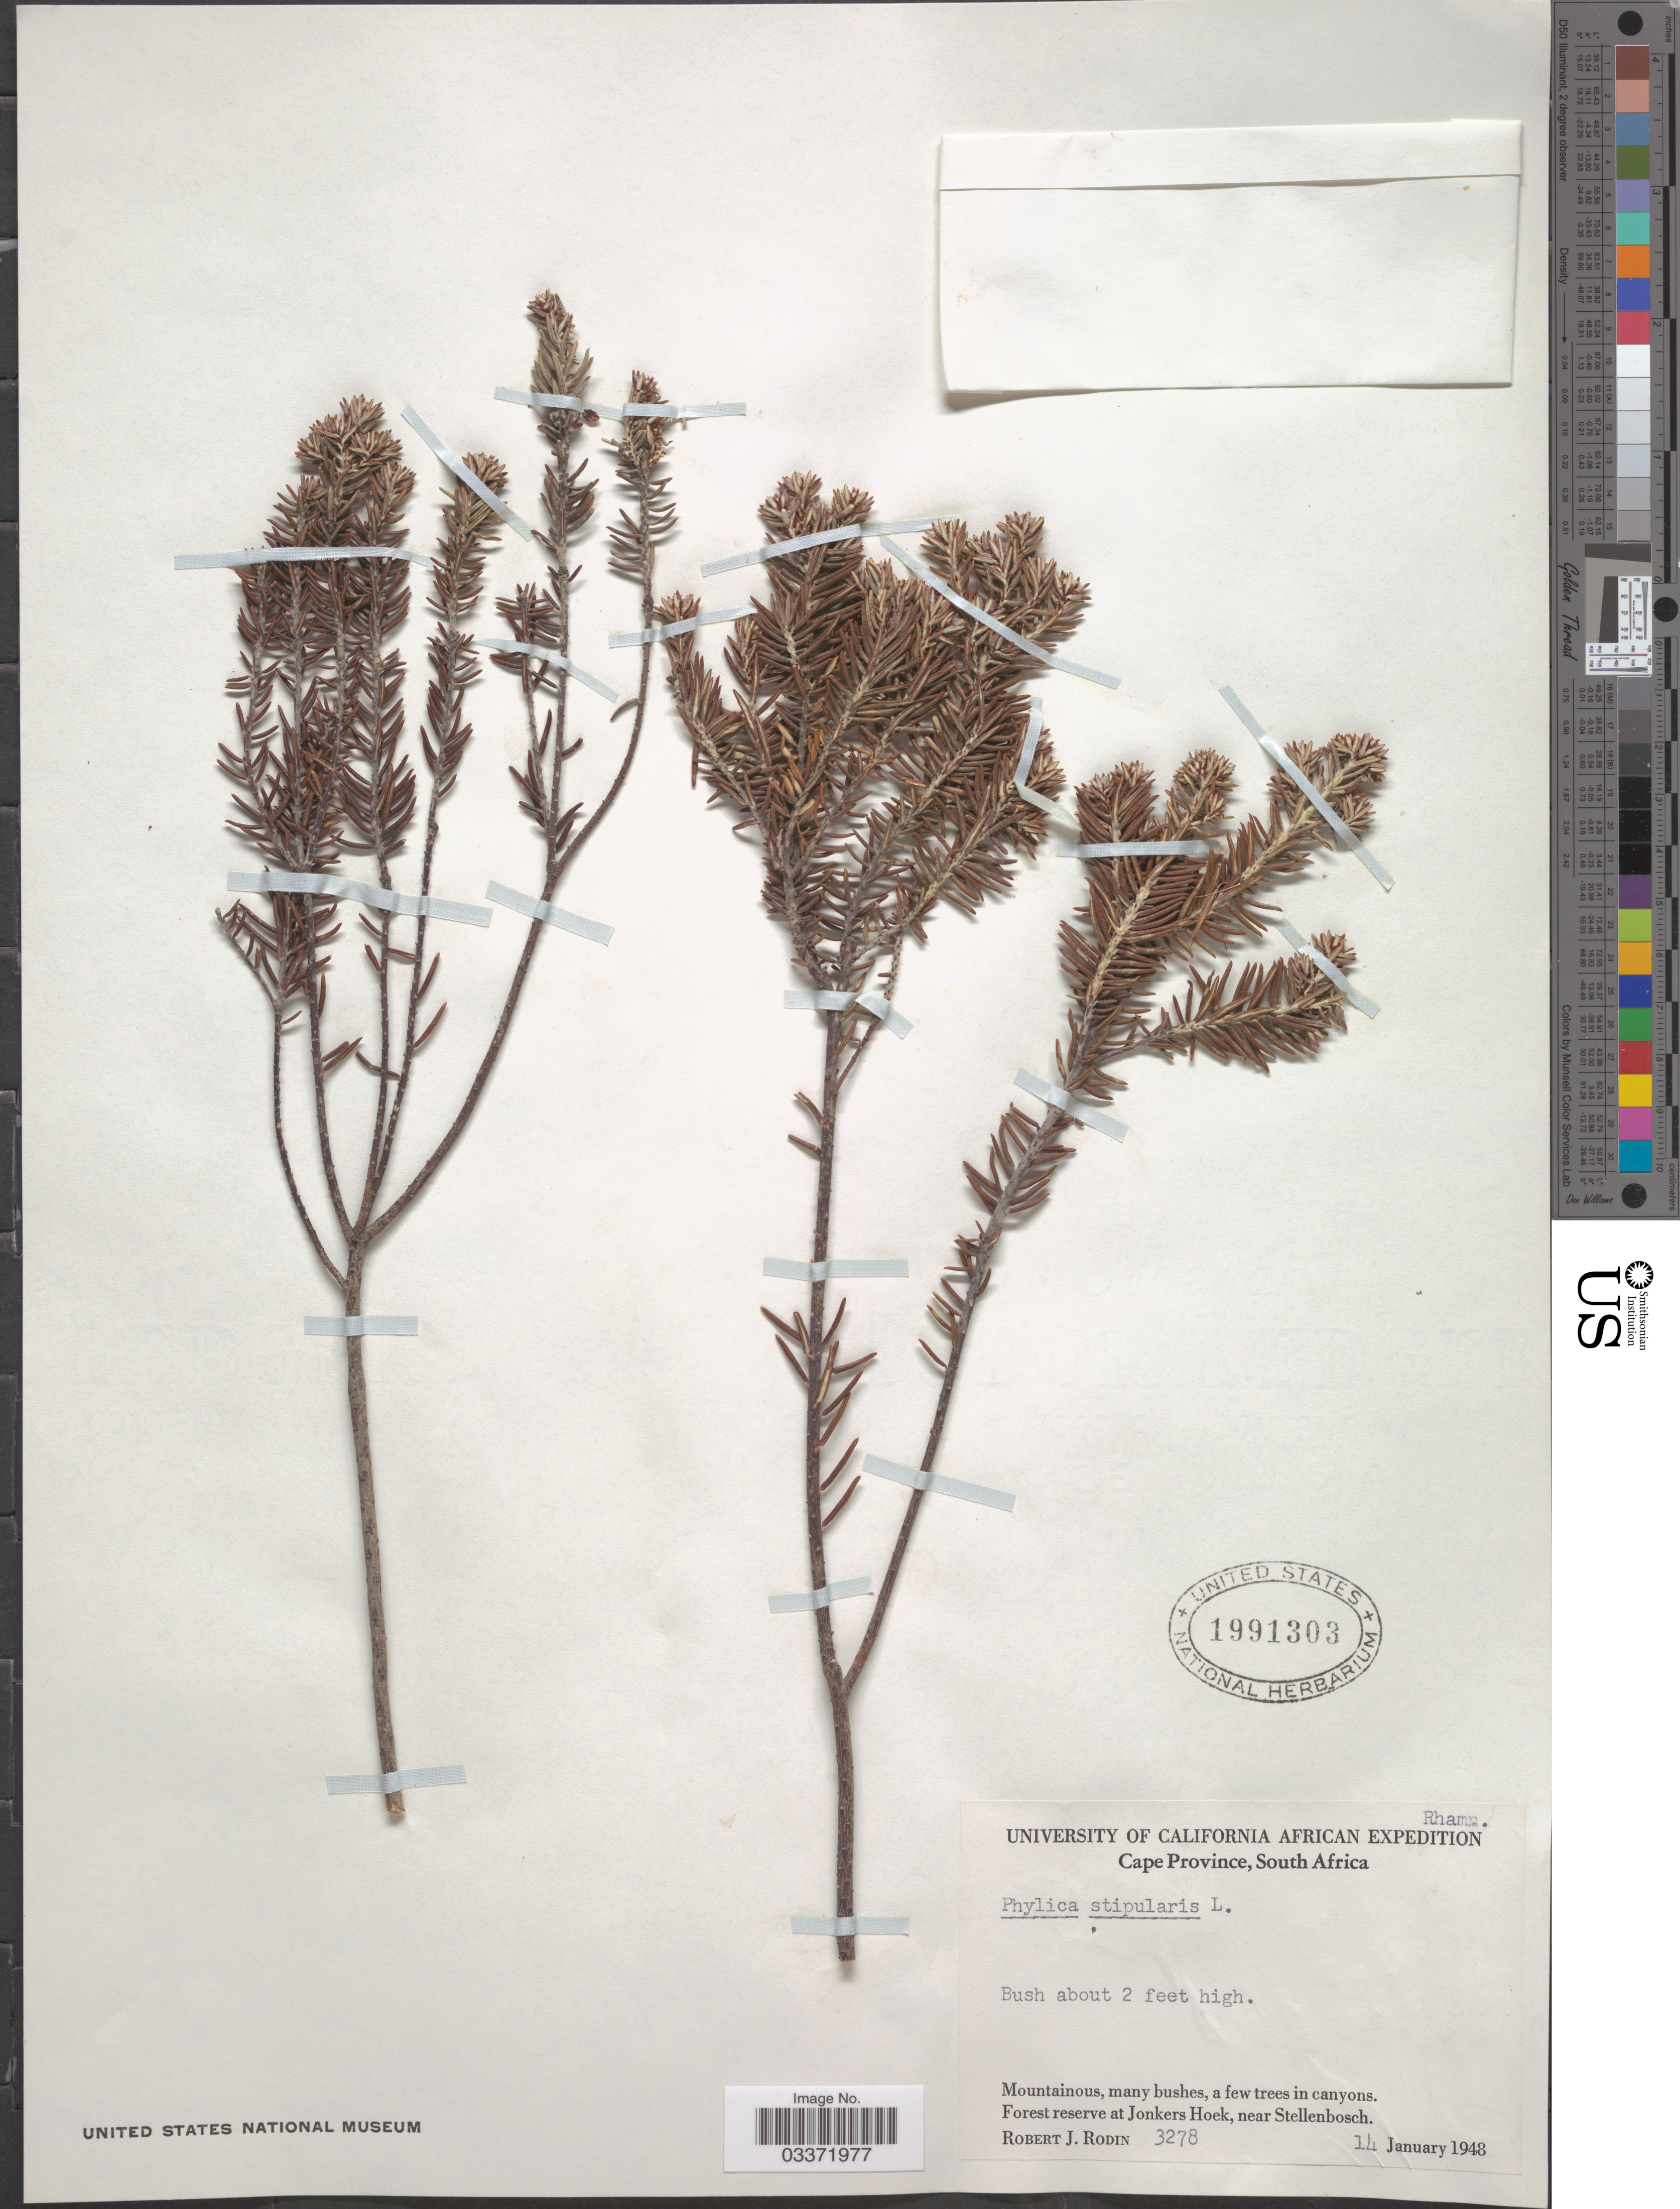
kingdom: Plantae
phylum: Tracheophyta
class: Magnoliopsida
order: Rosales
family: Rhamnaceae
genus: Trichocephalus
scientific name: Trichocephalus stipularis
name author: (L.) Brongn.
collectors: R. J. Rodin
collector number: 3278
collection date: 1948-01-14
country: South Africa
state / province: Western Cape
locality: Forest reserve at Jonkers Hoek, near Stellenbosch.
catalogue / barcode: US 1991303